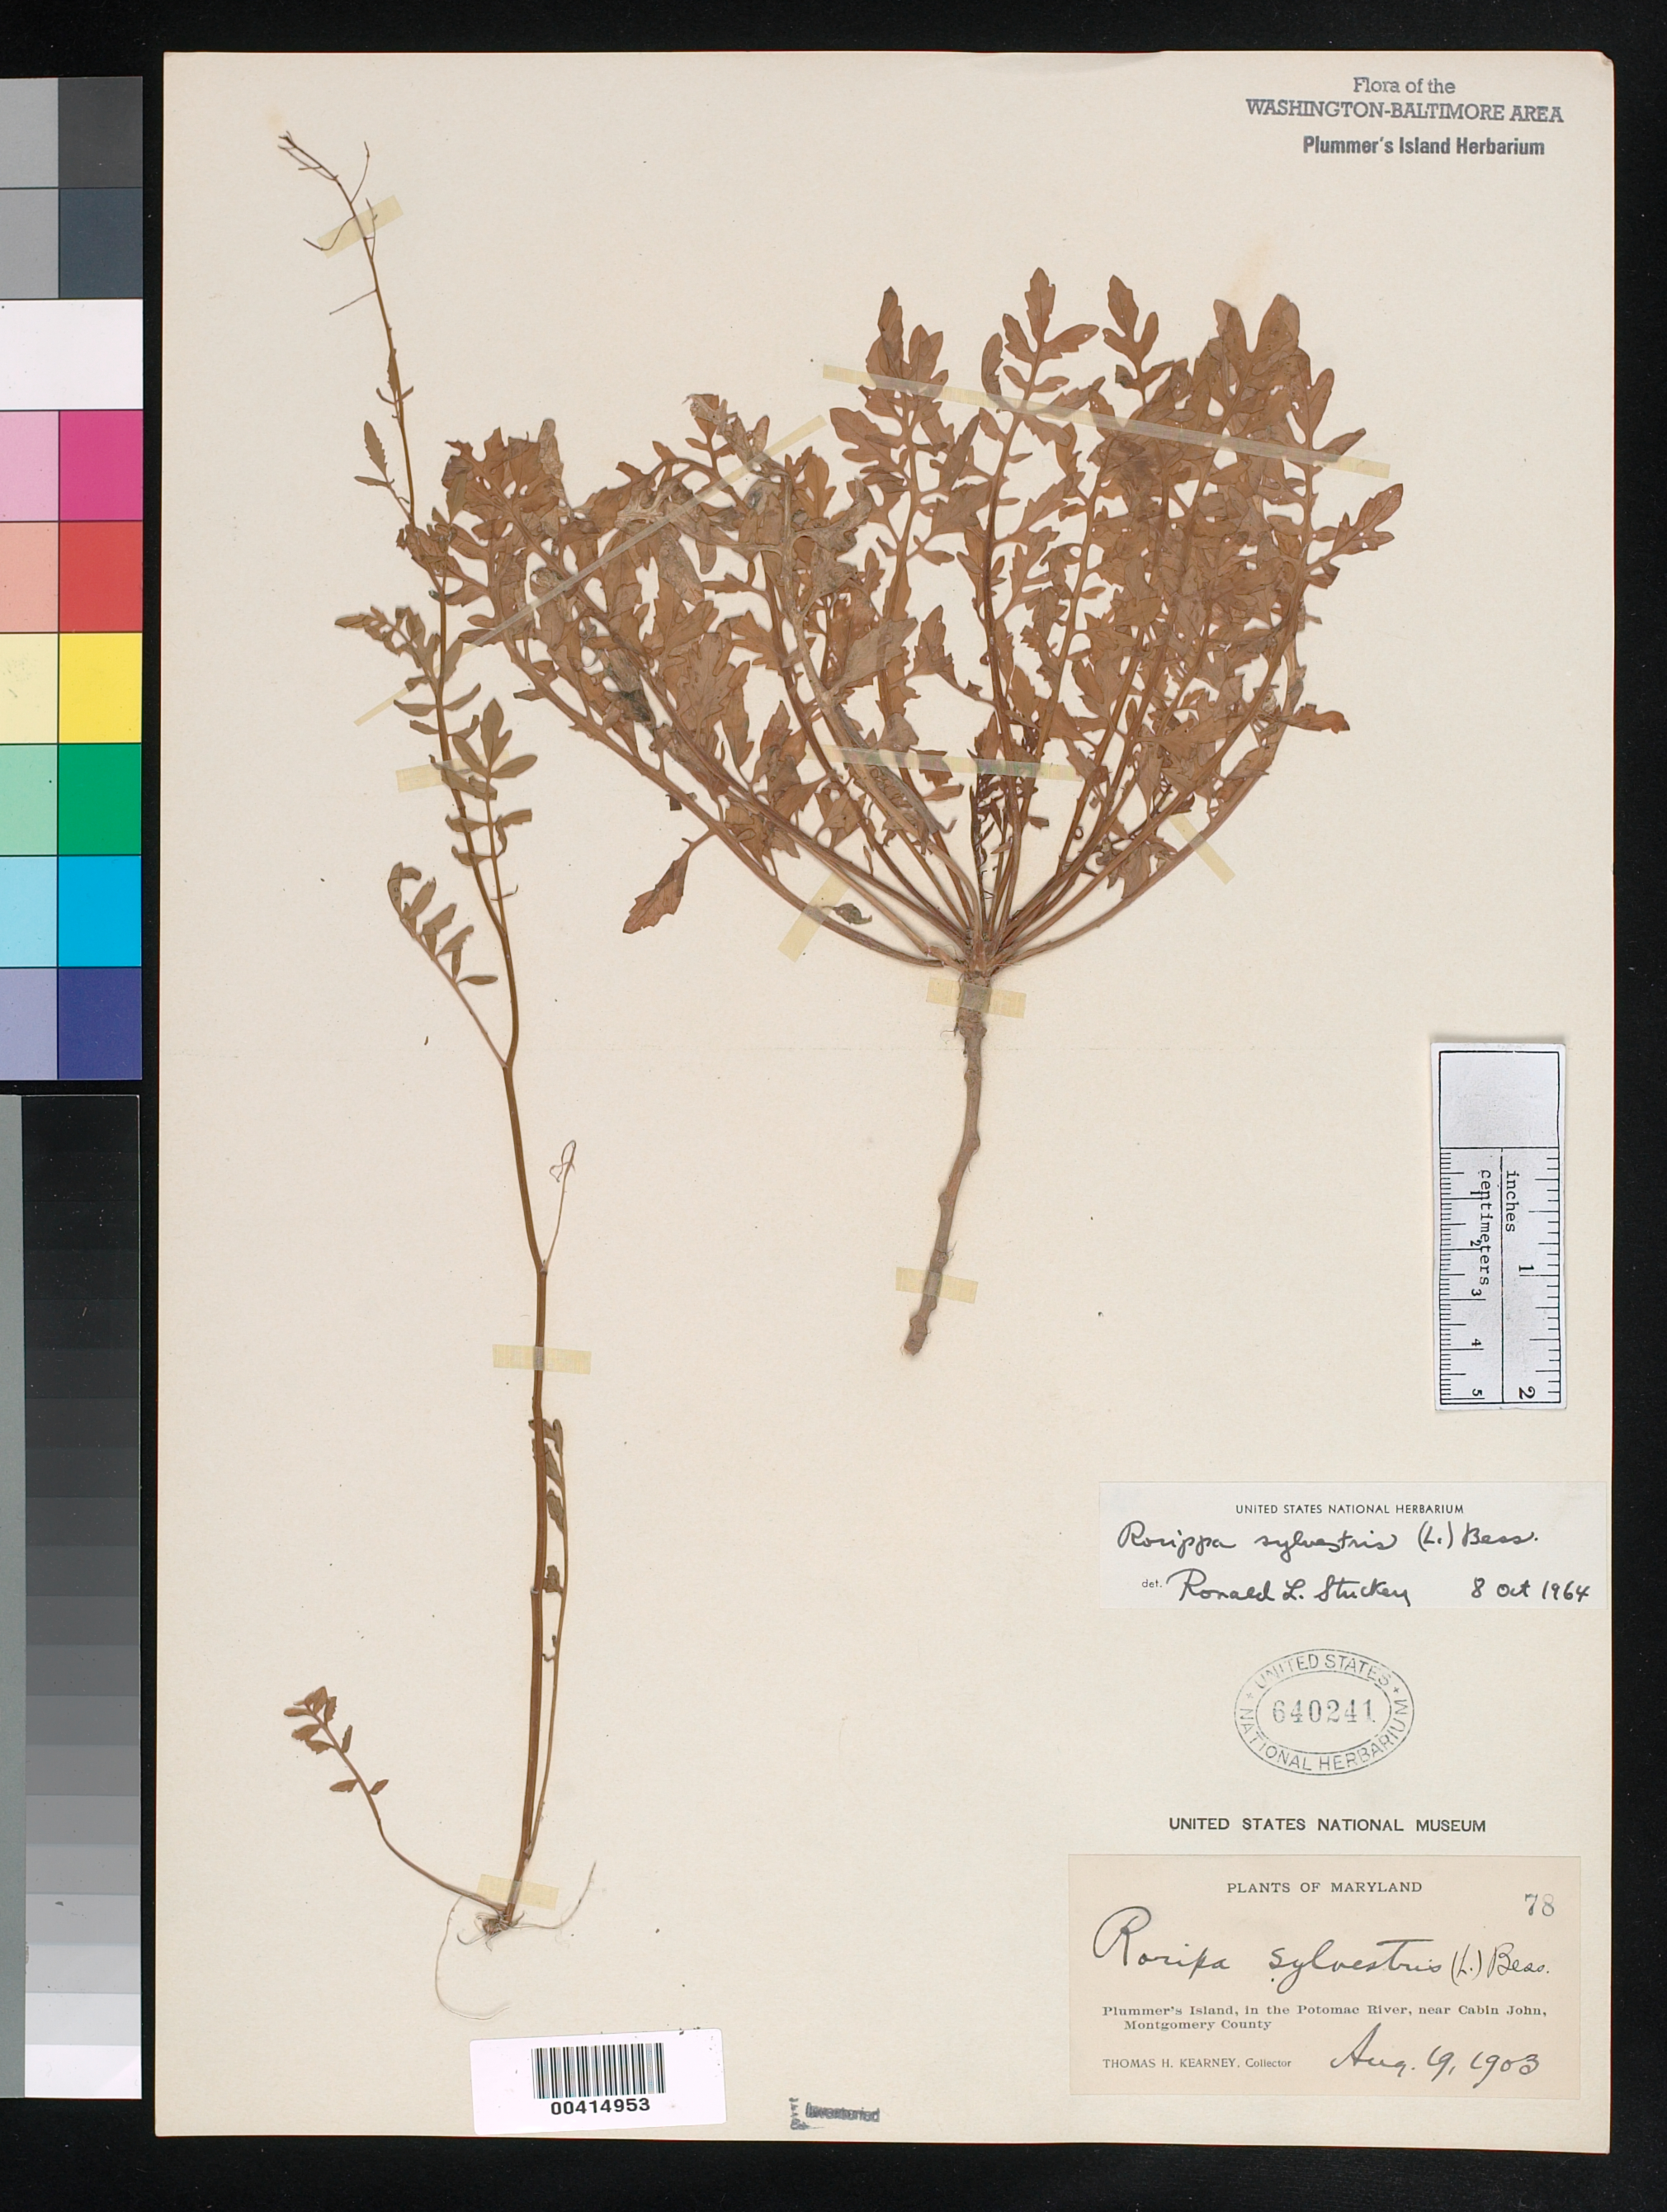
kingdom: Plantae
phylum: Tracheophyta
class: Magnoliopsida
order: Brassicales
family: Brassicaceae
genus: Rorippa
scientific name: Rorippa sylvestris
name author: (L.) Besser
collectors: T. H. Kearney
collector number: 78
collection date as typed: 1903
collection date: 1903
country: United States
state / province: Maryland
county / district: Montgomery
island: Plummers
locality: Plummer's Island C. & O. Canal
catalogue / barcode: US 640241